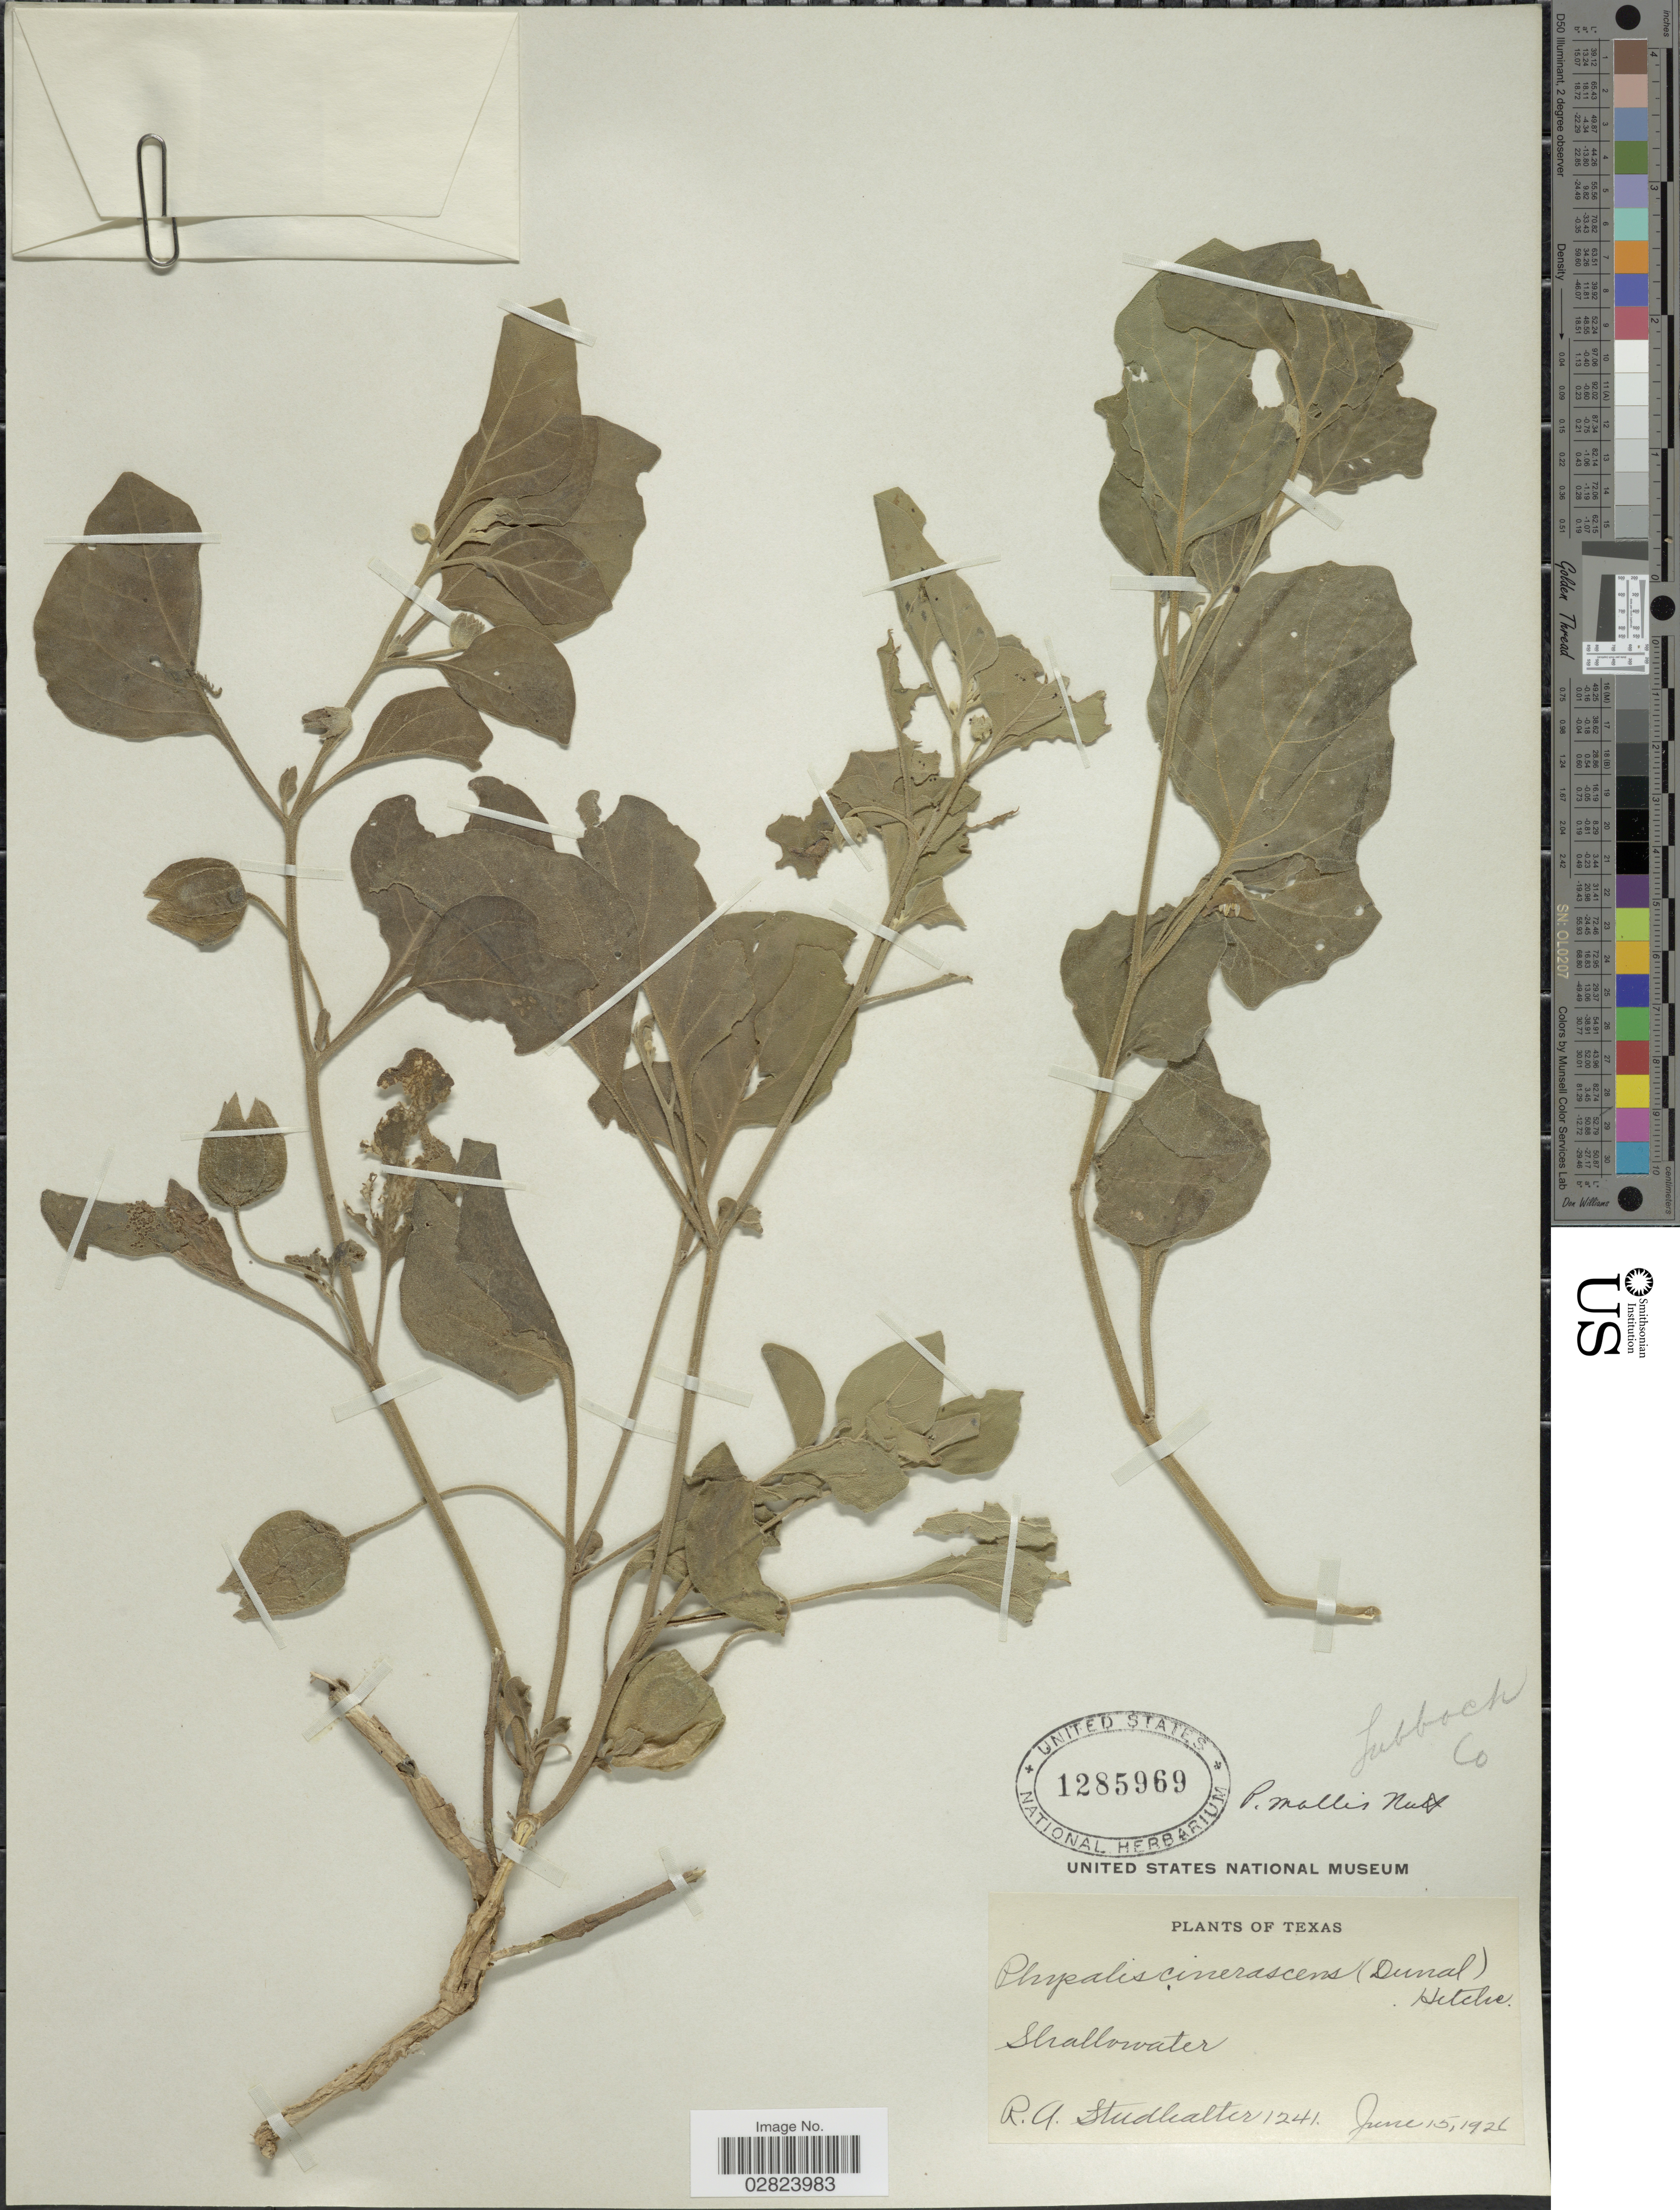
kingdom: Plantae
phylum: Tracheophyta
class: Magnoliopsida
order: Solanales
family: Solanaceae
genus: Physalis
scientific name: Physalis mollis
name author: Nutt.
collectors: R. Studhalter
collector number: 1241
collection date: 1926-06-15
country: United States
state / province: Texas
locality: Shallowater. Lubbock Co.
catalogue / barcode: US 1285969